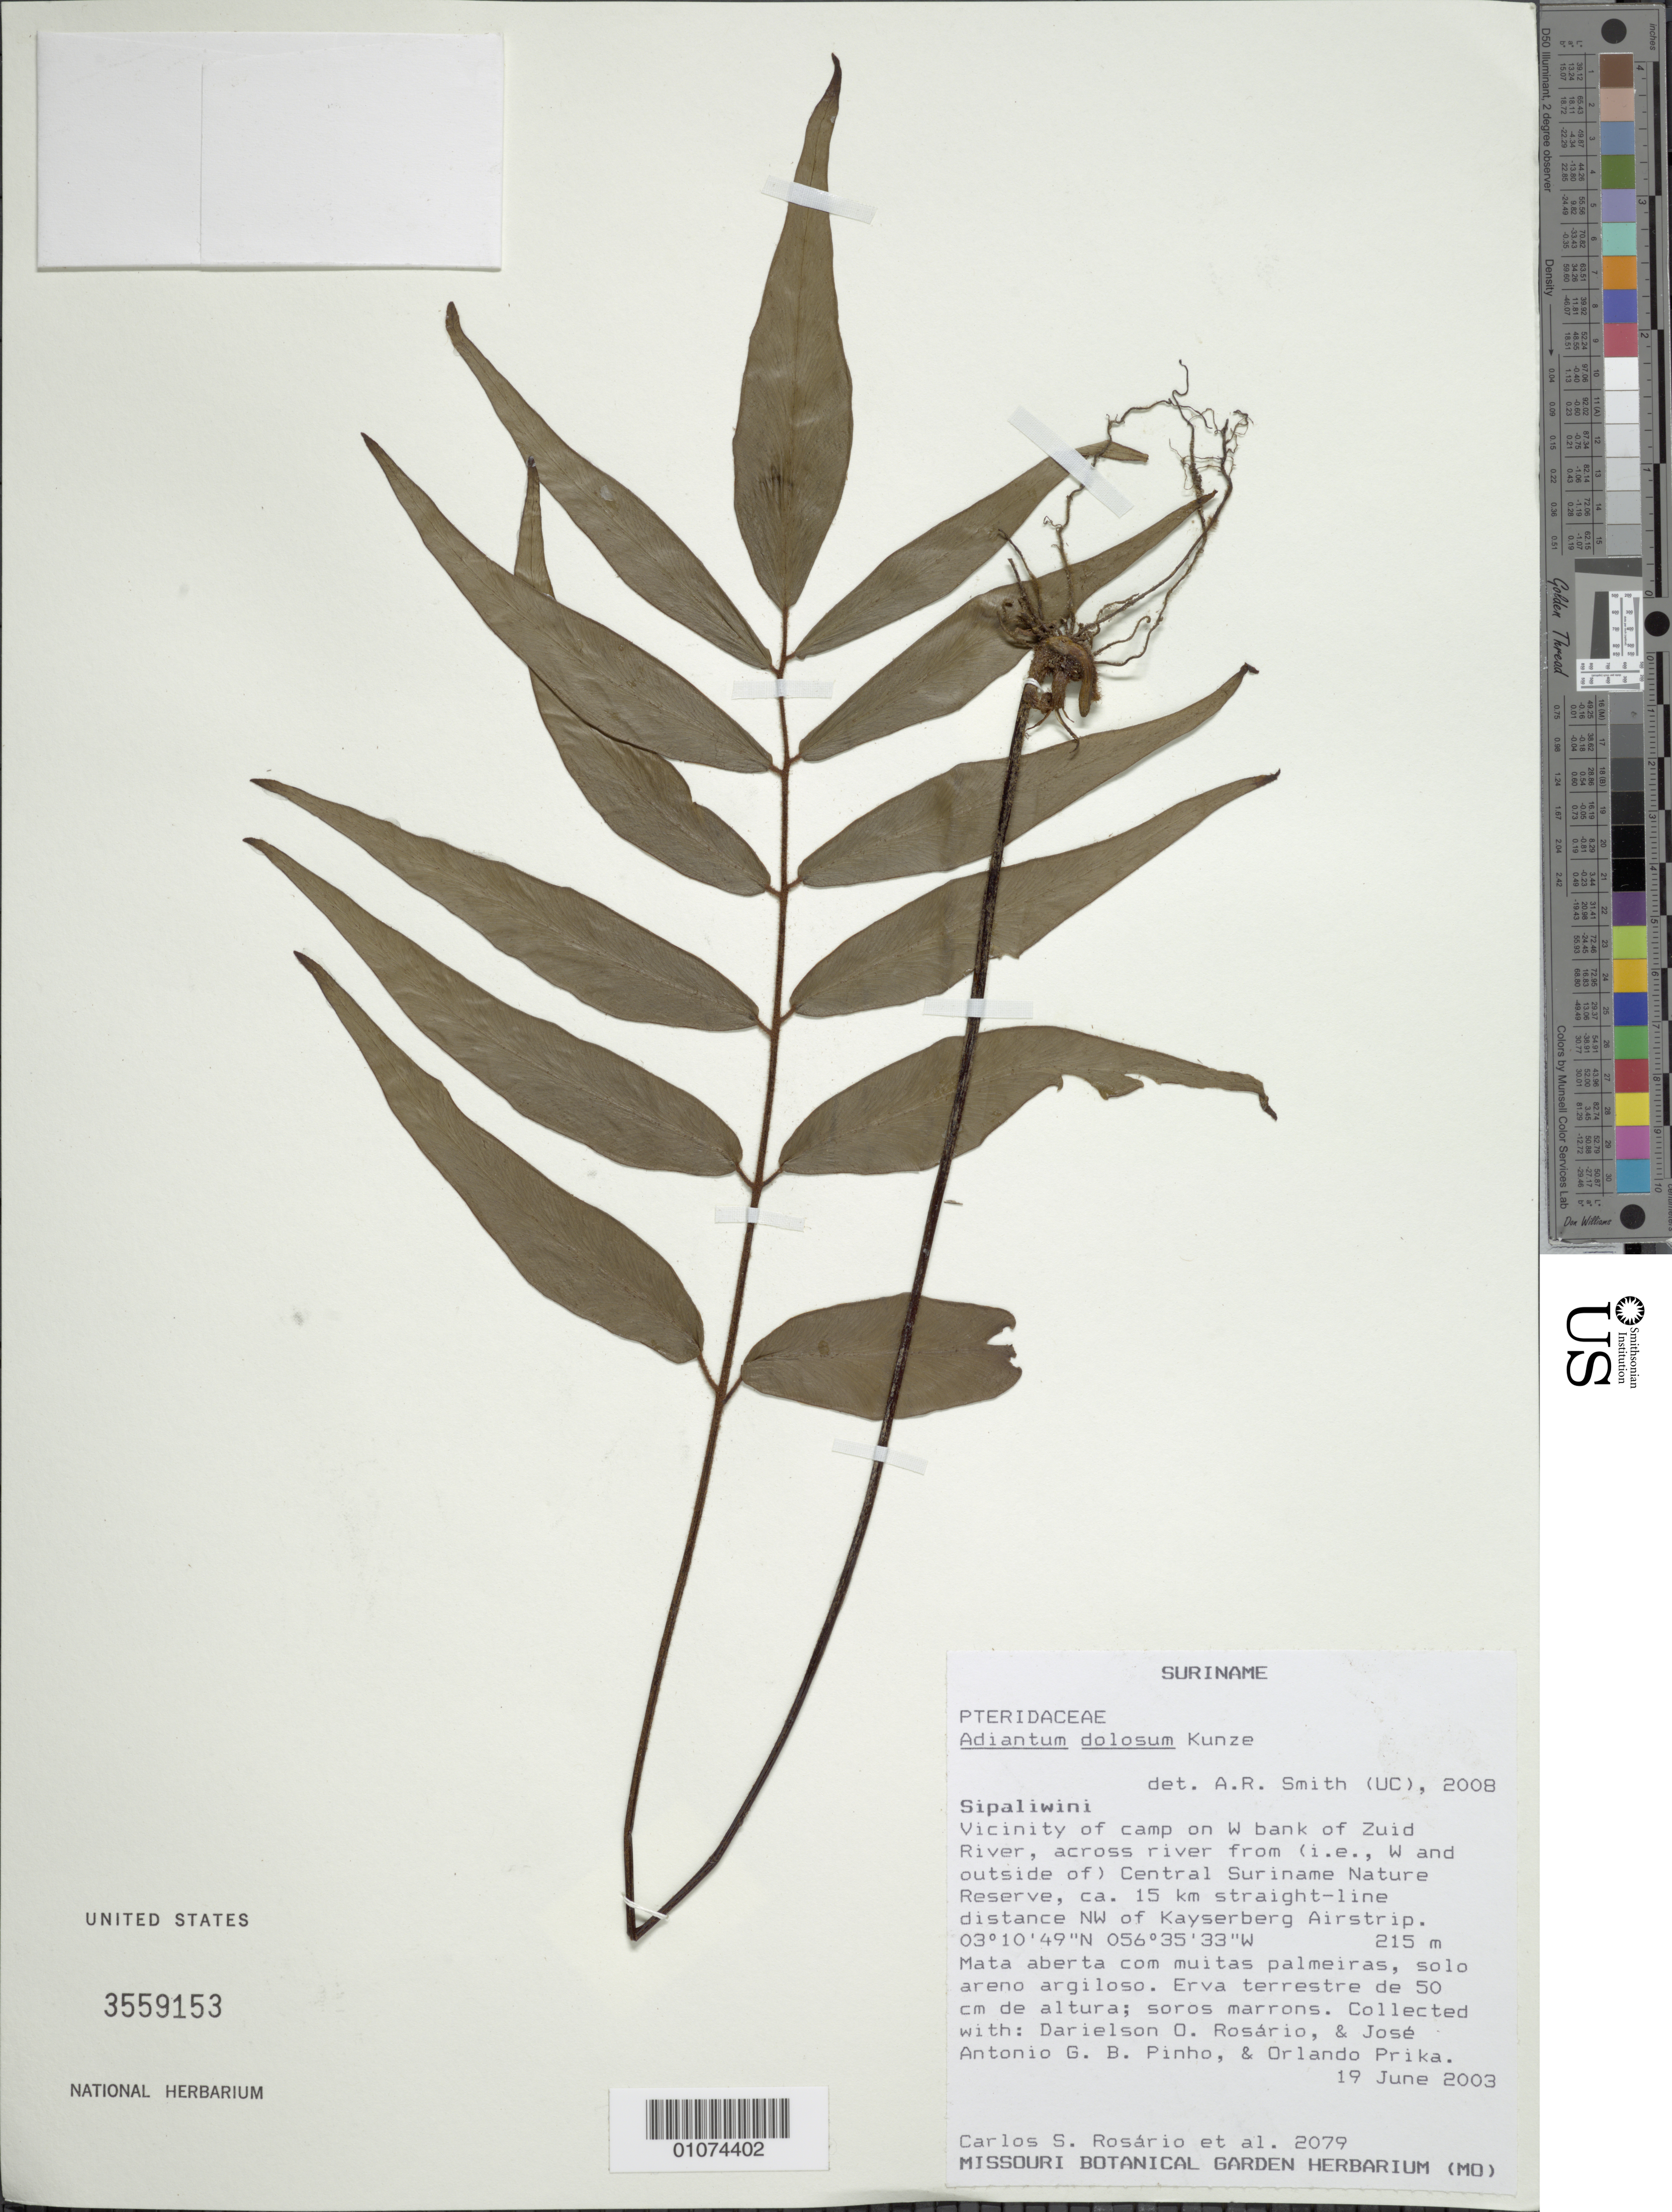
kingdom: Plantae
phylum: Tracheophyta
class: Polypodiopsida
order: Polypodiales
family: Pteridaceae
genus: Adiantum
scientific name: Adiantum dolosum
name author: Kunze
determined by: Smith, Alan R., (UC)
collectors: C. S. Rosário, D. Rosario, J. Pinho & O. Prika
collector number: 2079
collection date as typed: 19-Jun-03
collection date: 2003-06-19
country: Suriname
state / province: Sipaliwini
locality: Vicinity of camp on W bank of Zuid River, across river from (i.e. W and outside of) Central Suriname Nature Reserve, ca. 15 km straight-line distance NW of Kayersberg Airstrip.)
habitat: Mata aberta com muitas palmeiras solo areno argiloso.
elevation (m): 215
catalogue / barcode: US 3559153